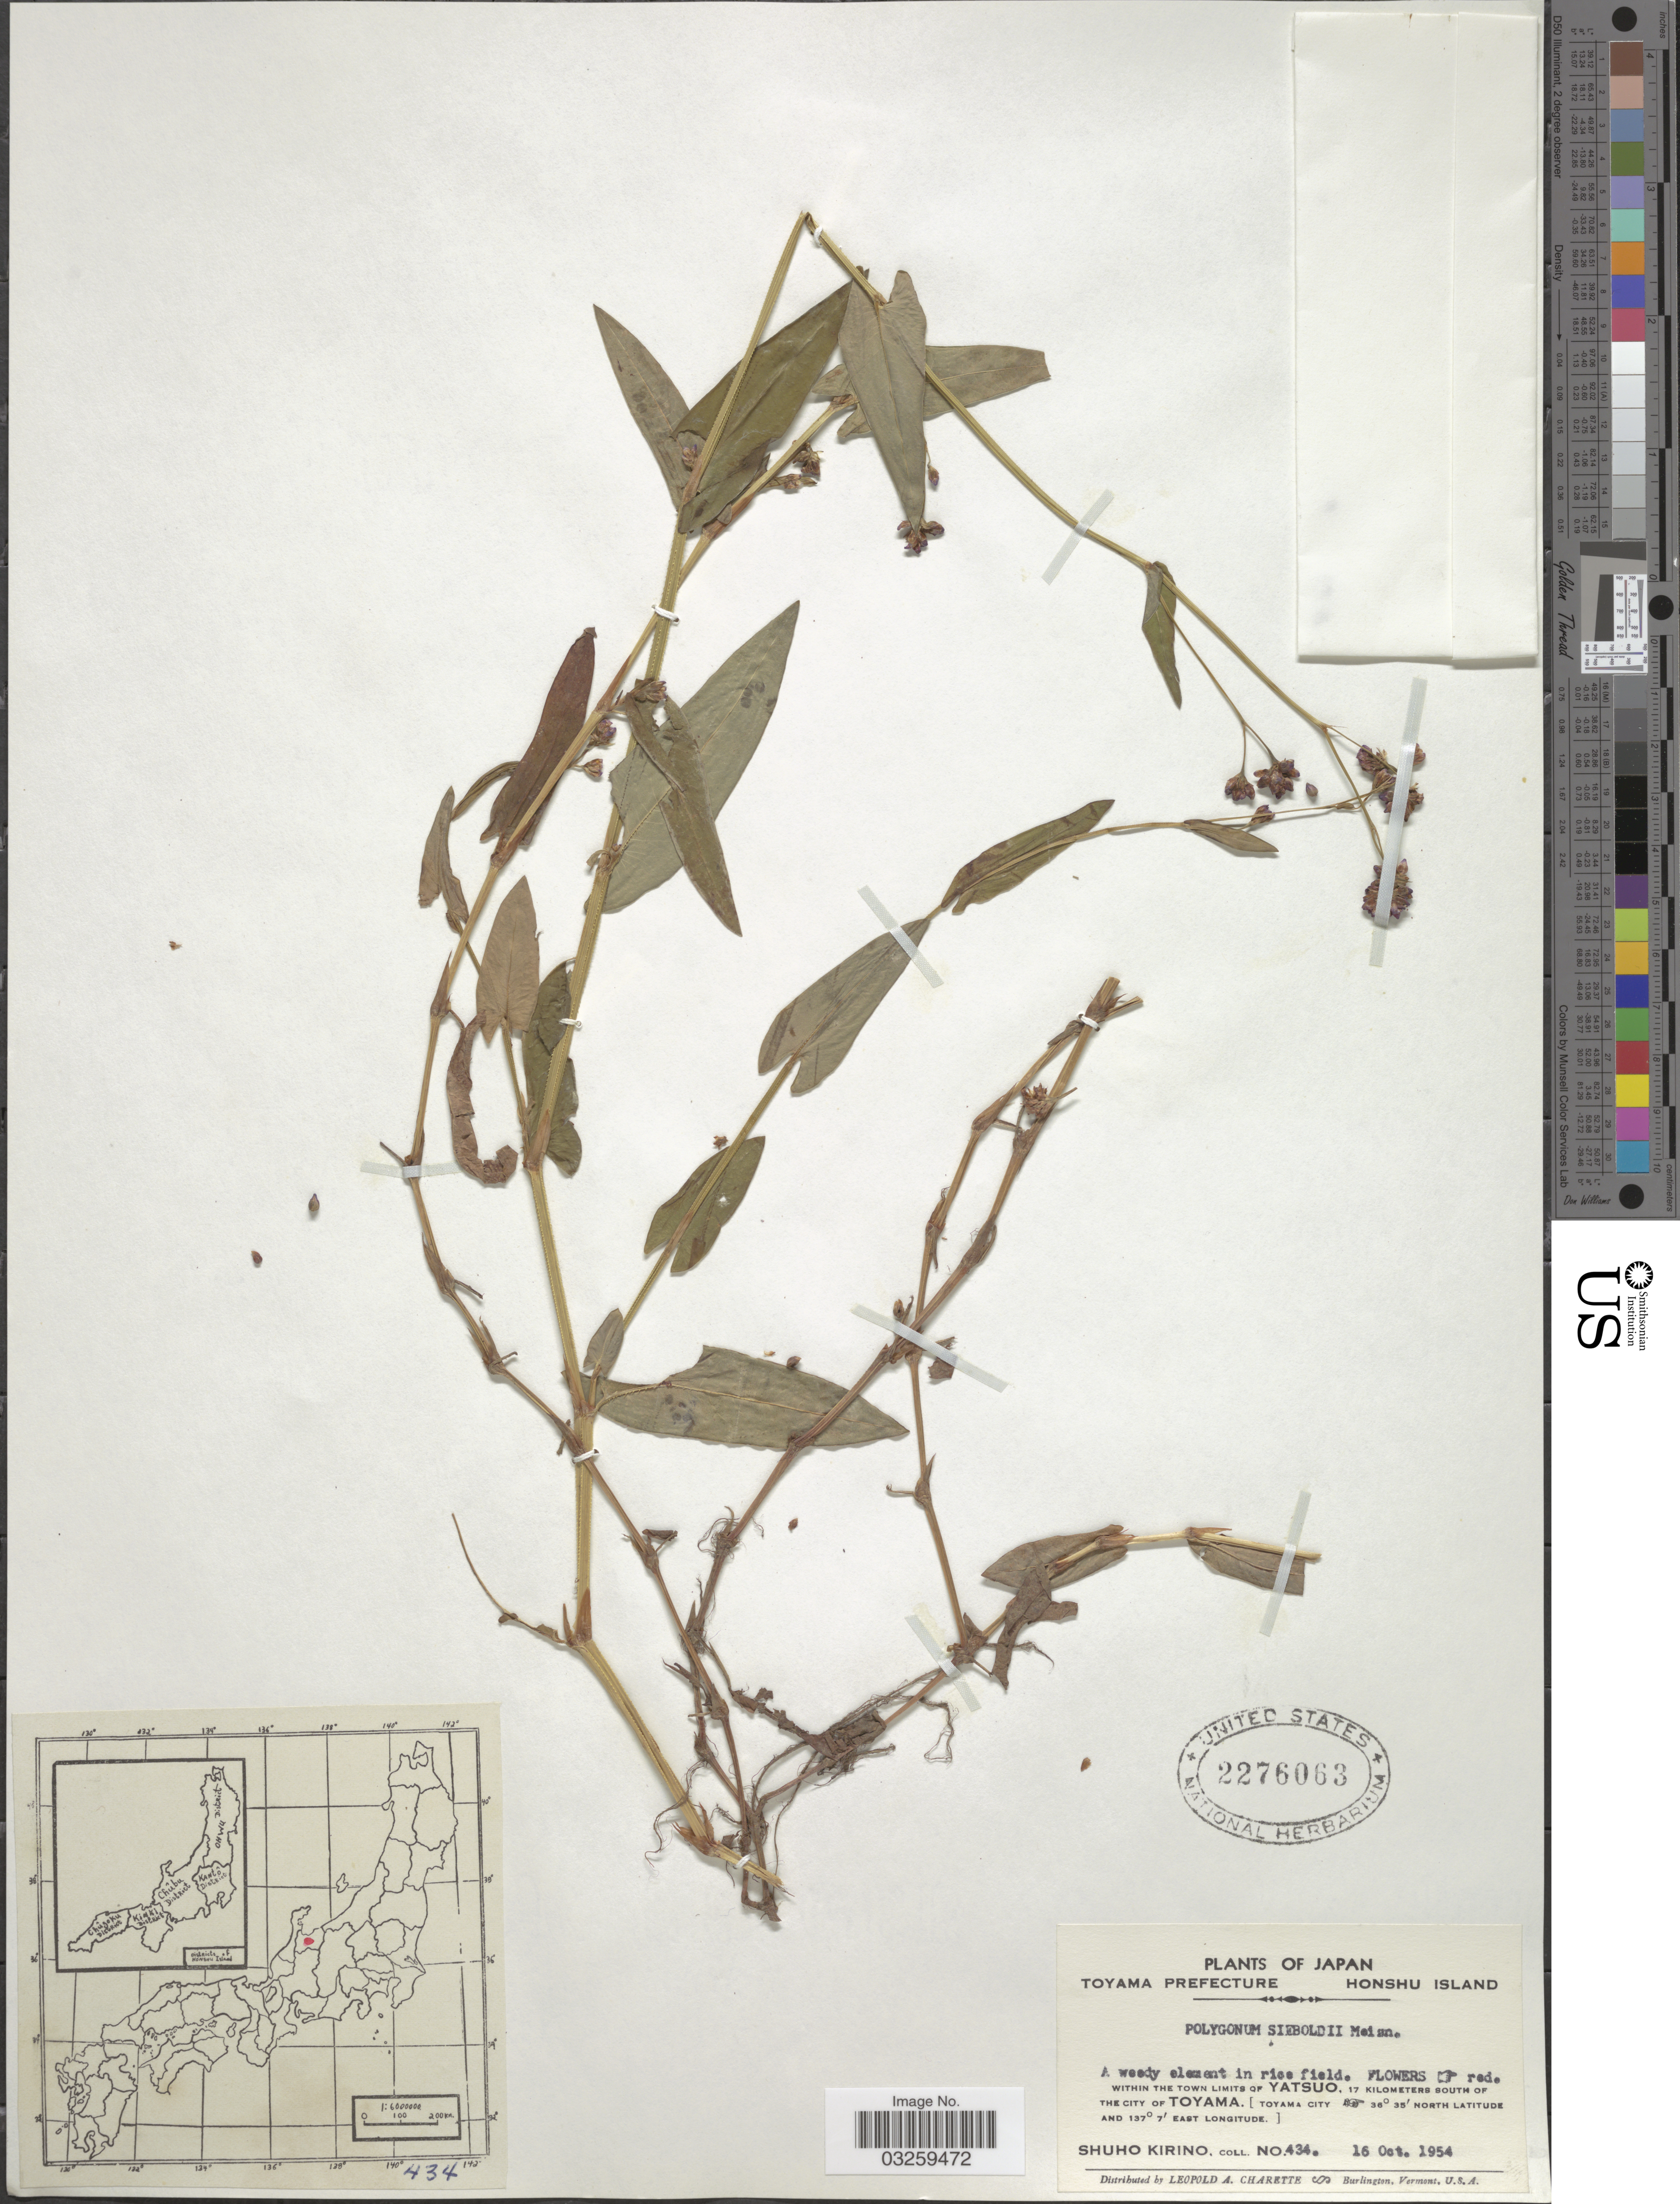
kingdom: Plantae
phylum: Tracheophyta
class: Magnoliopsida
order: Caryophyllales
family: Polygonaceae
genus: Polygonum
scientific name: Polygonum sieboldii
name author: Meisn.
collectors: S. Kirino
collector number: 434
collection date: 1954-10-16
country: Japan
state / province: Toyama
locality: Toyama Prefecture, Honshu Island, within the town limits of Yatsuo, 17 kilometers south of the city of Toyama, Toyama City.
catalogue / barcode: US 2276063